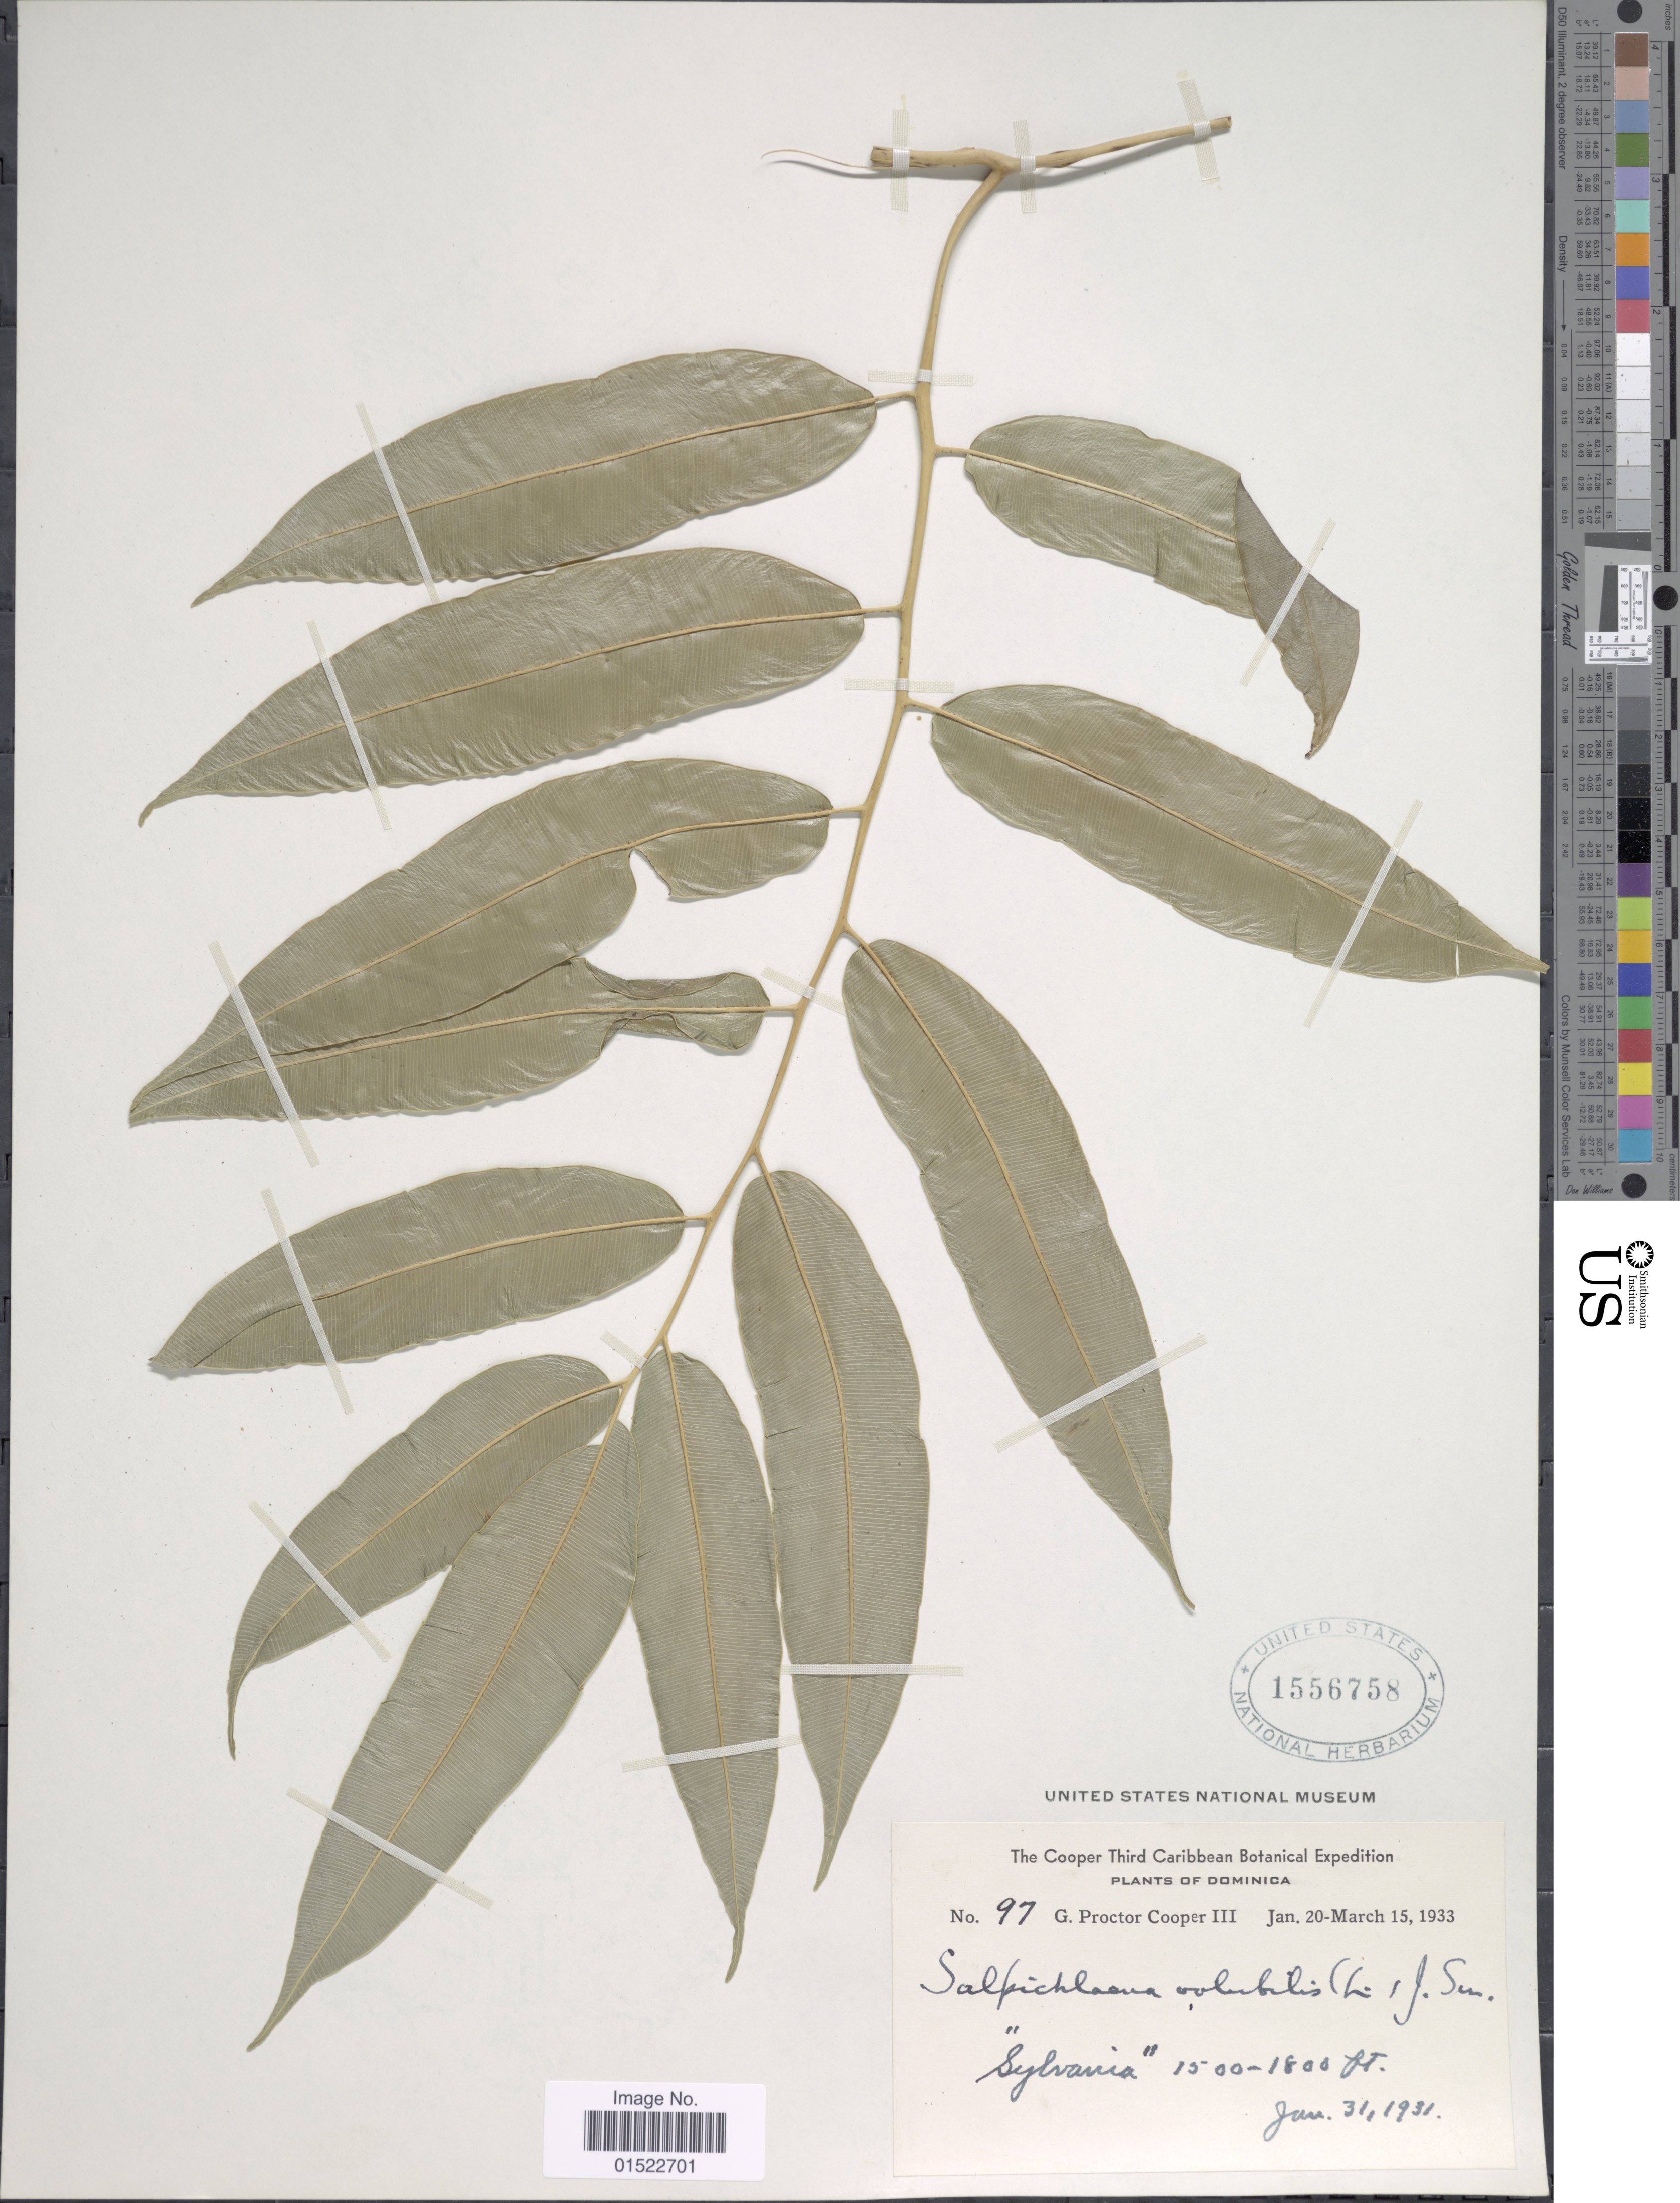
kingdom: Plantae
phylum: Tracheophyta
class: Polypodiopsida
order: Polypodiales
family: Blechnaceae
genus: Salpichlaena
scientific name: Salpichlaena volubilis subsp. volubilis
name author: (Kaulf.) J. Sm.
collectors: G. Cooper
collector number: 97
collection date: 1931-01-31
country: Dominica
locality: Sylvania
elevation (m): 457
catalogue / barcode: US 1556758